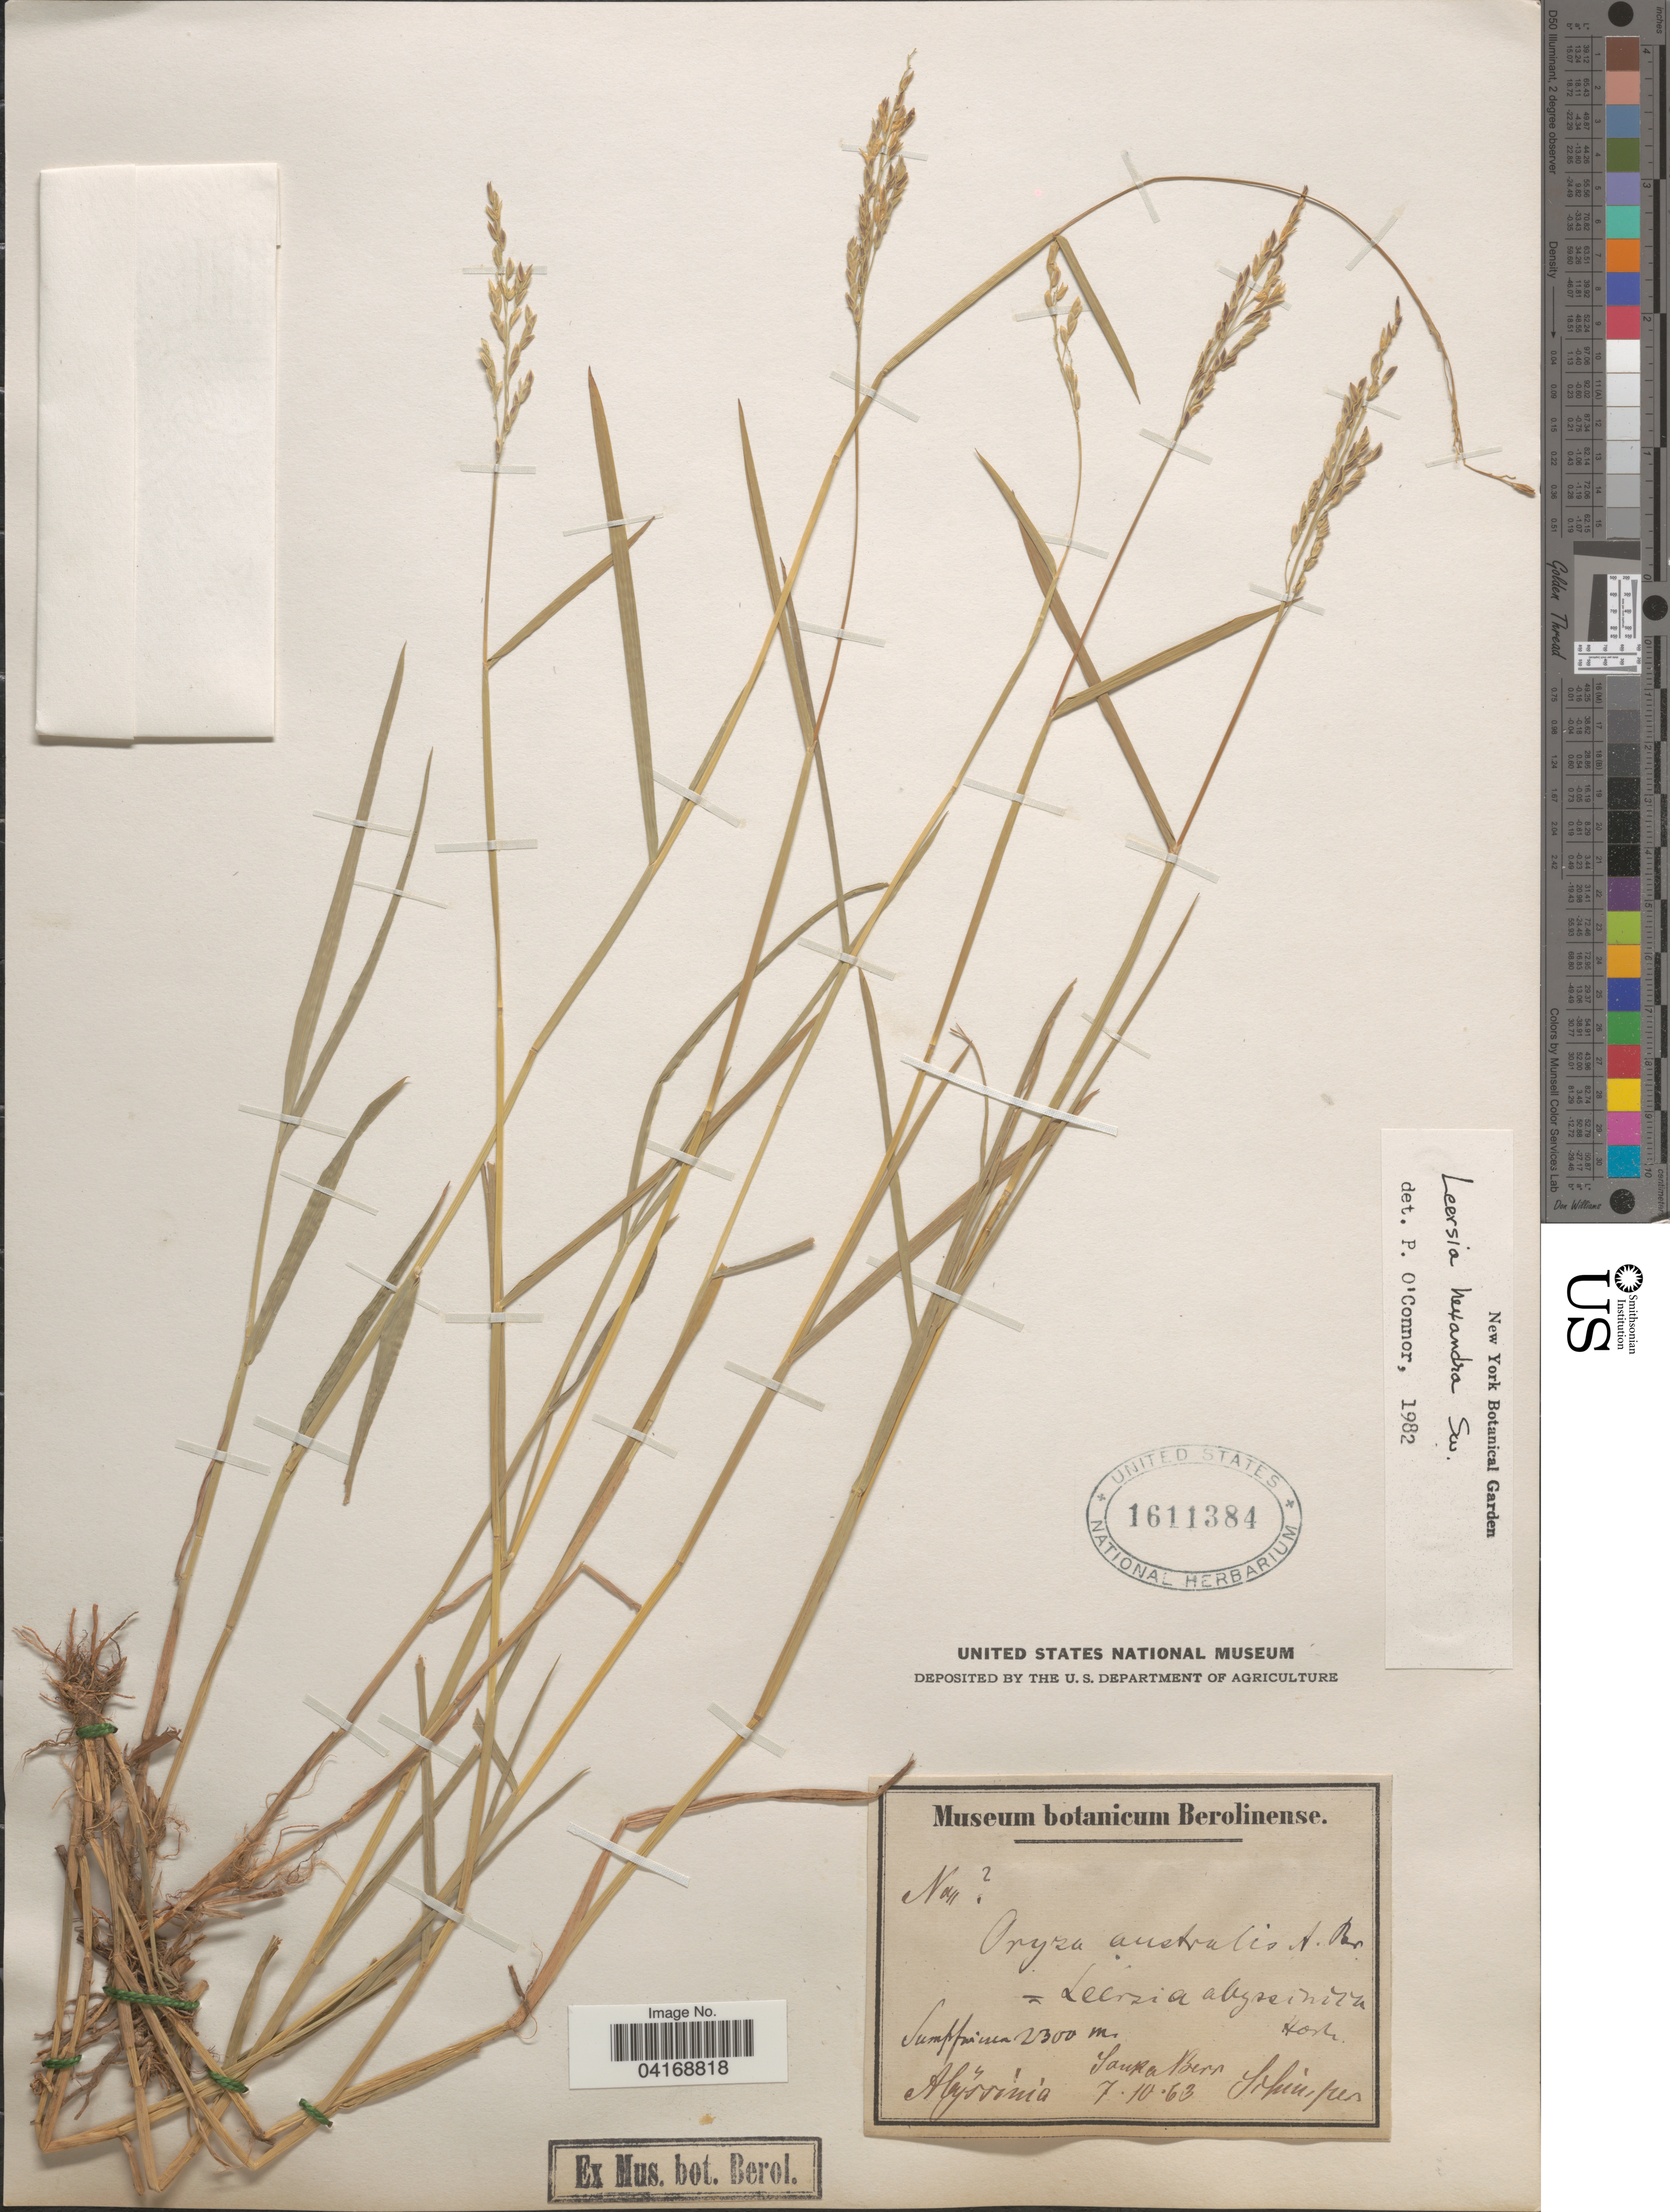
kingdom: Plantae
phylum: Tracheophyta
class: Liliopsida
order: Poales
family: Poaceae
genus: Leersia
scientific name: Leersia hexandra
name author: Sw.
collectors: -. Schimper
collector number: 11?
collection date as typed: Transcribed d/m/y: 7/10/63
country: Ethiopia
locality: Sanka Bern [interpreted]. Abyssinia.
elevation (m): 2300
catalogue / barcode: US 1611384